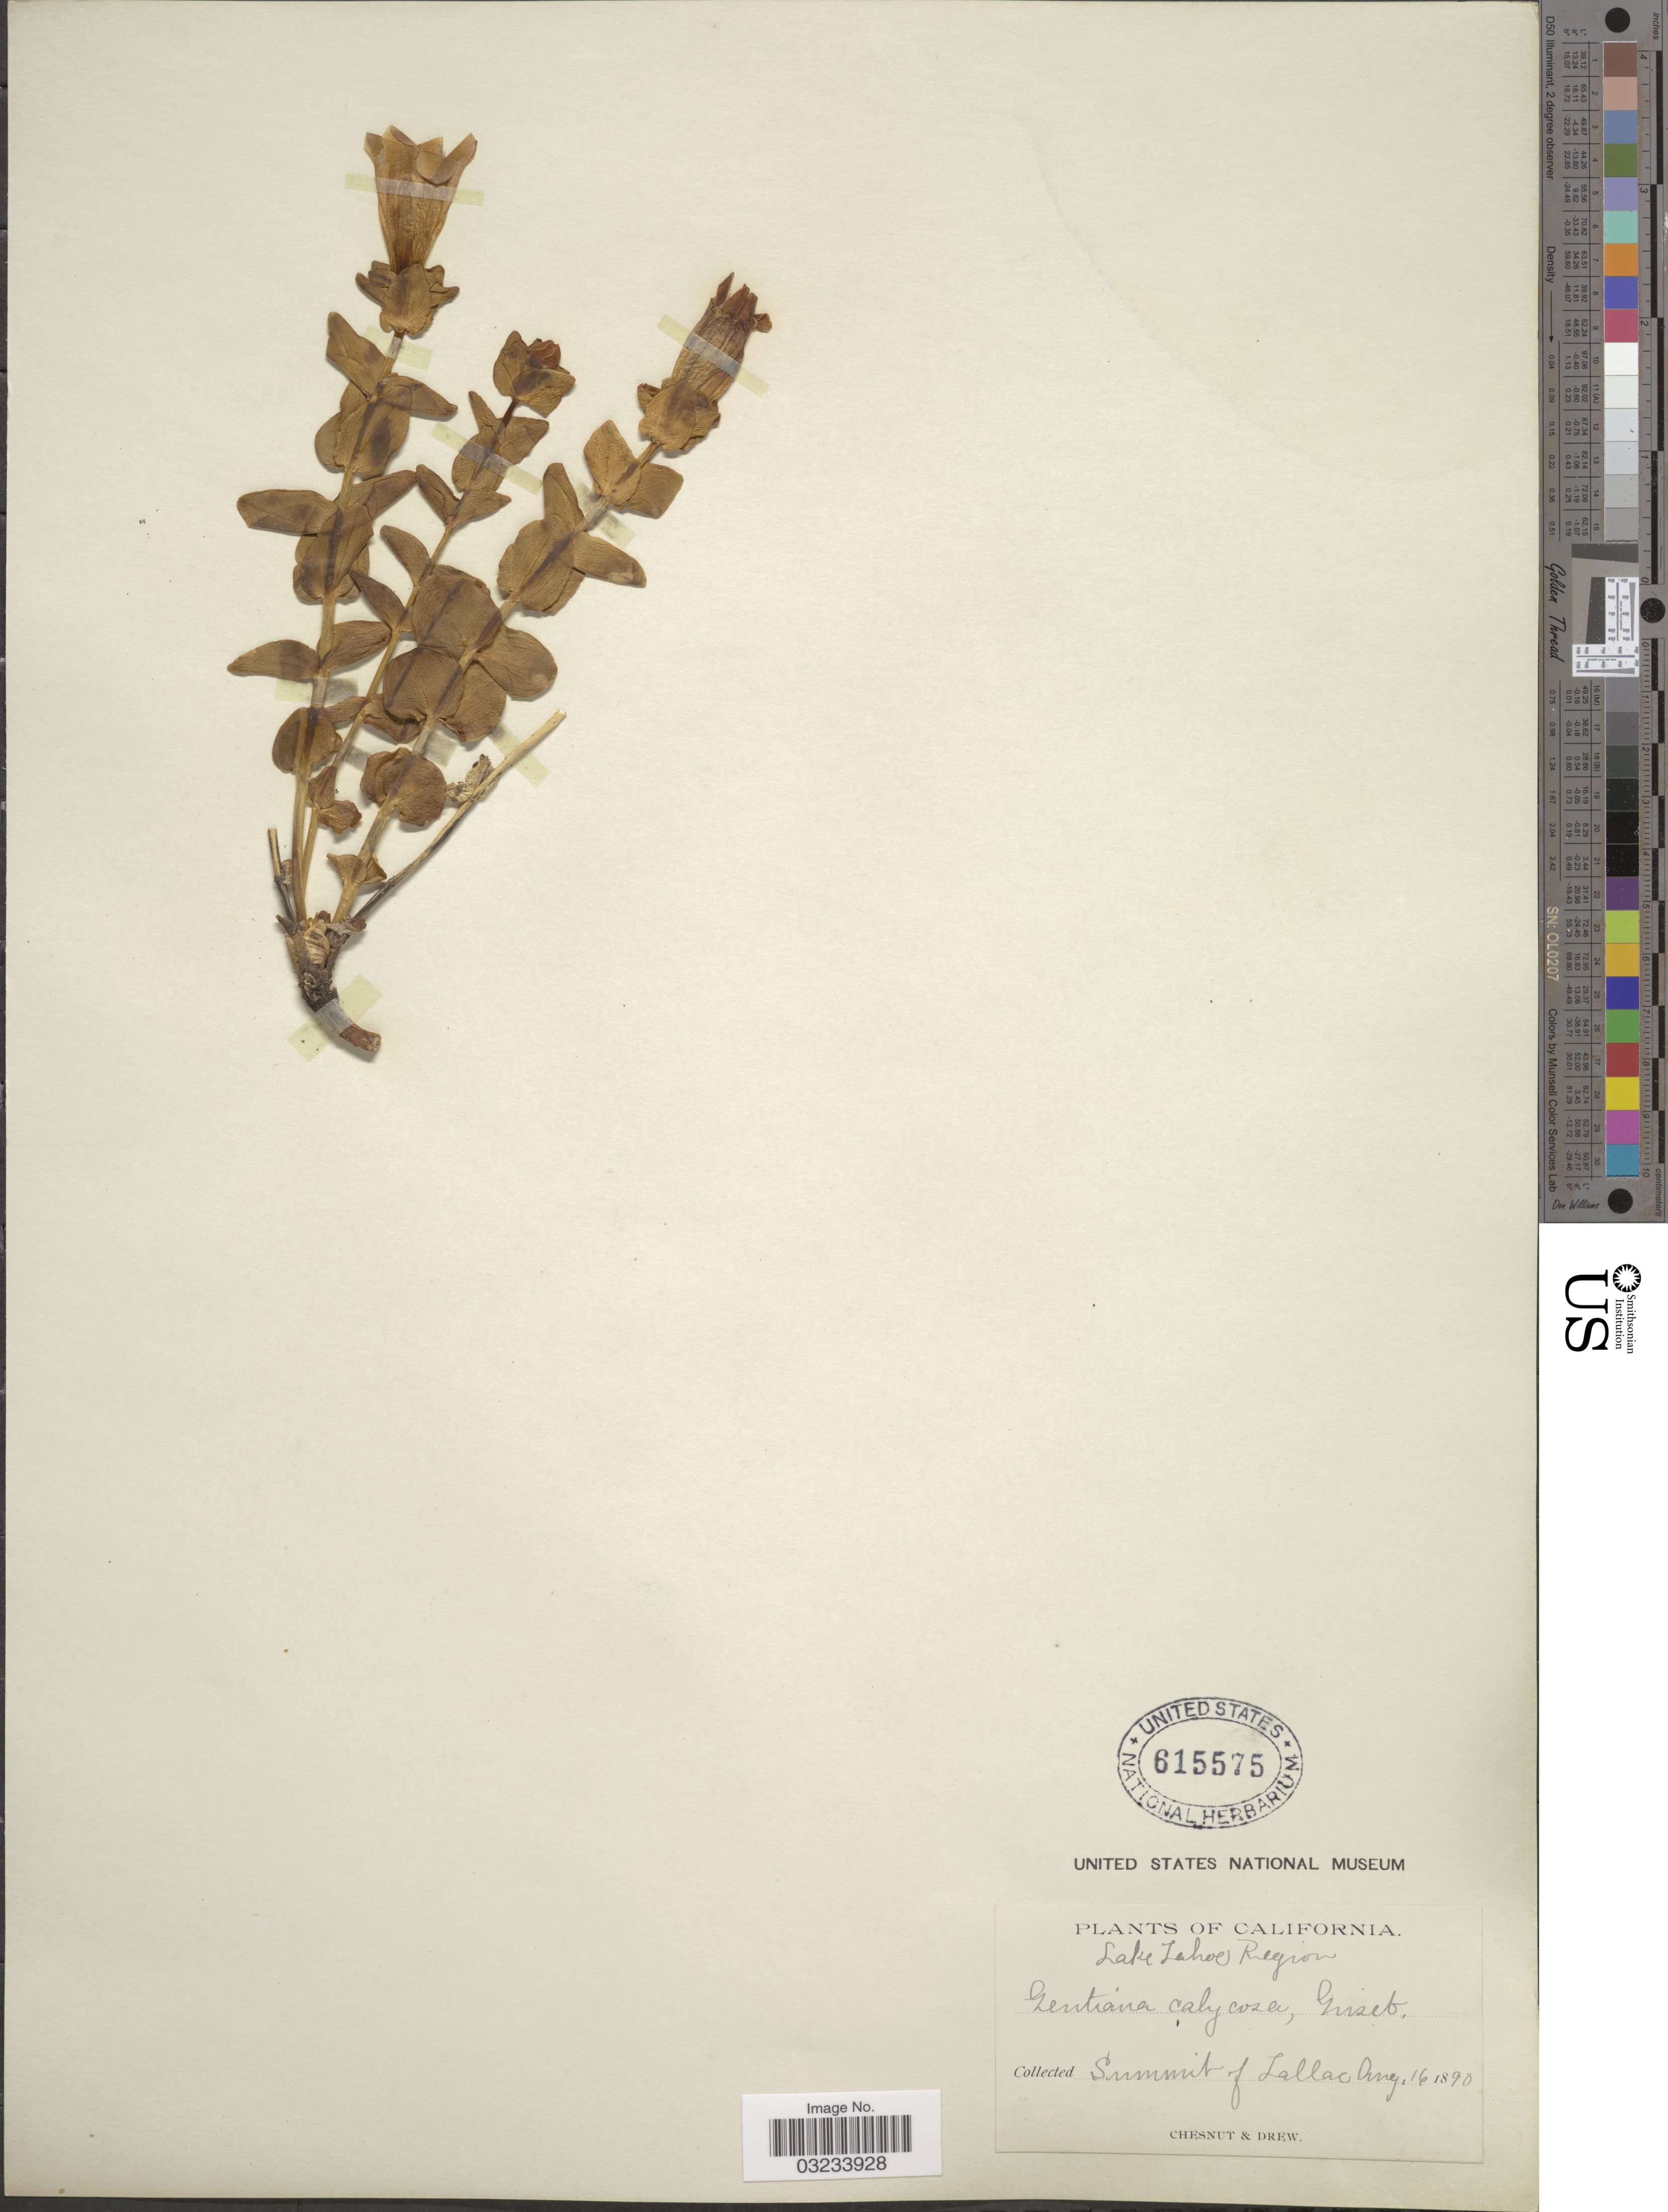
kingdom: Plantae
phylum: Tracheophyta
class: Magnoliopsida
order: Gentianales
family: Gentianaceae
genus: Gentiana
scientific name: Gentiana calycosa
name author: Griseb.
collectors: Chesnut & Drew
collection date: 1890-08-16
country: United States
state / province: California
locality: Lake Tahoe Region, Summit of Tallac.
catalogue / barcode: US 615575